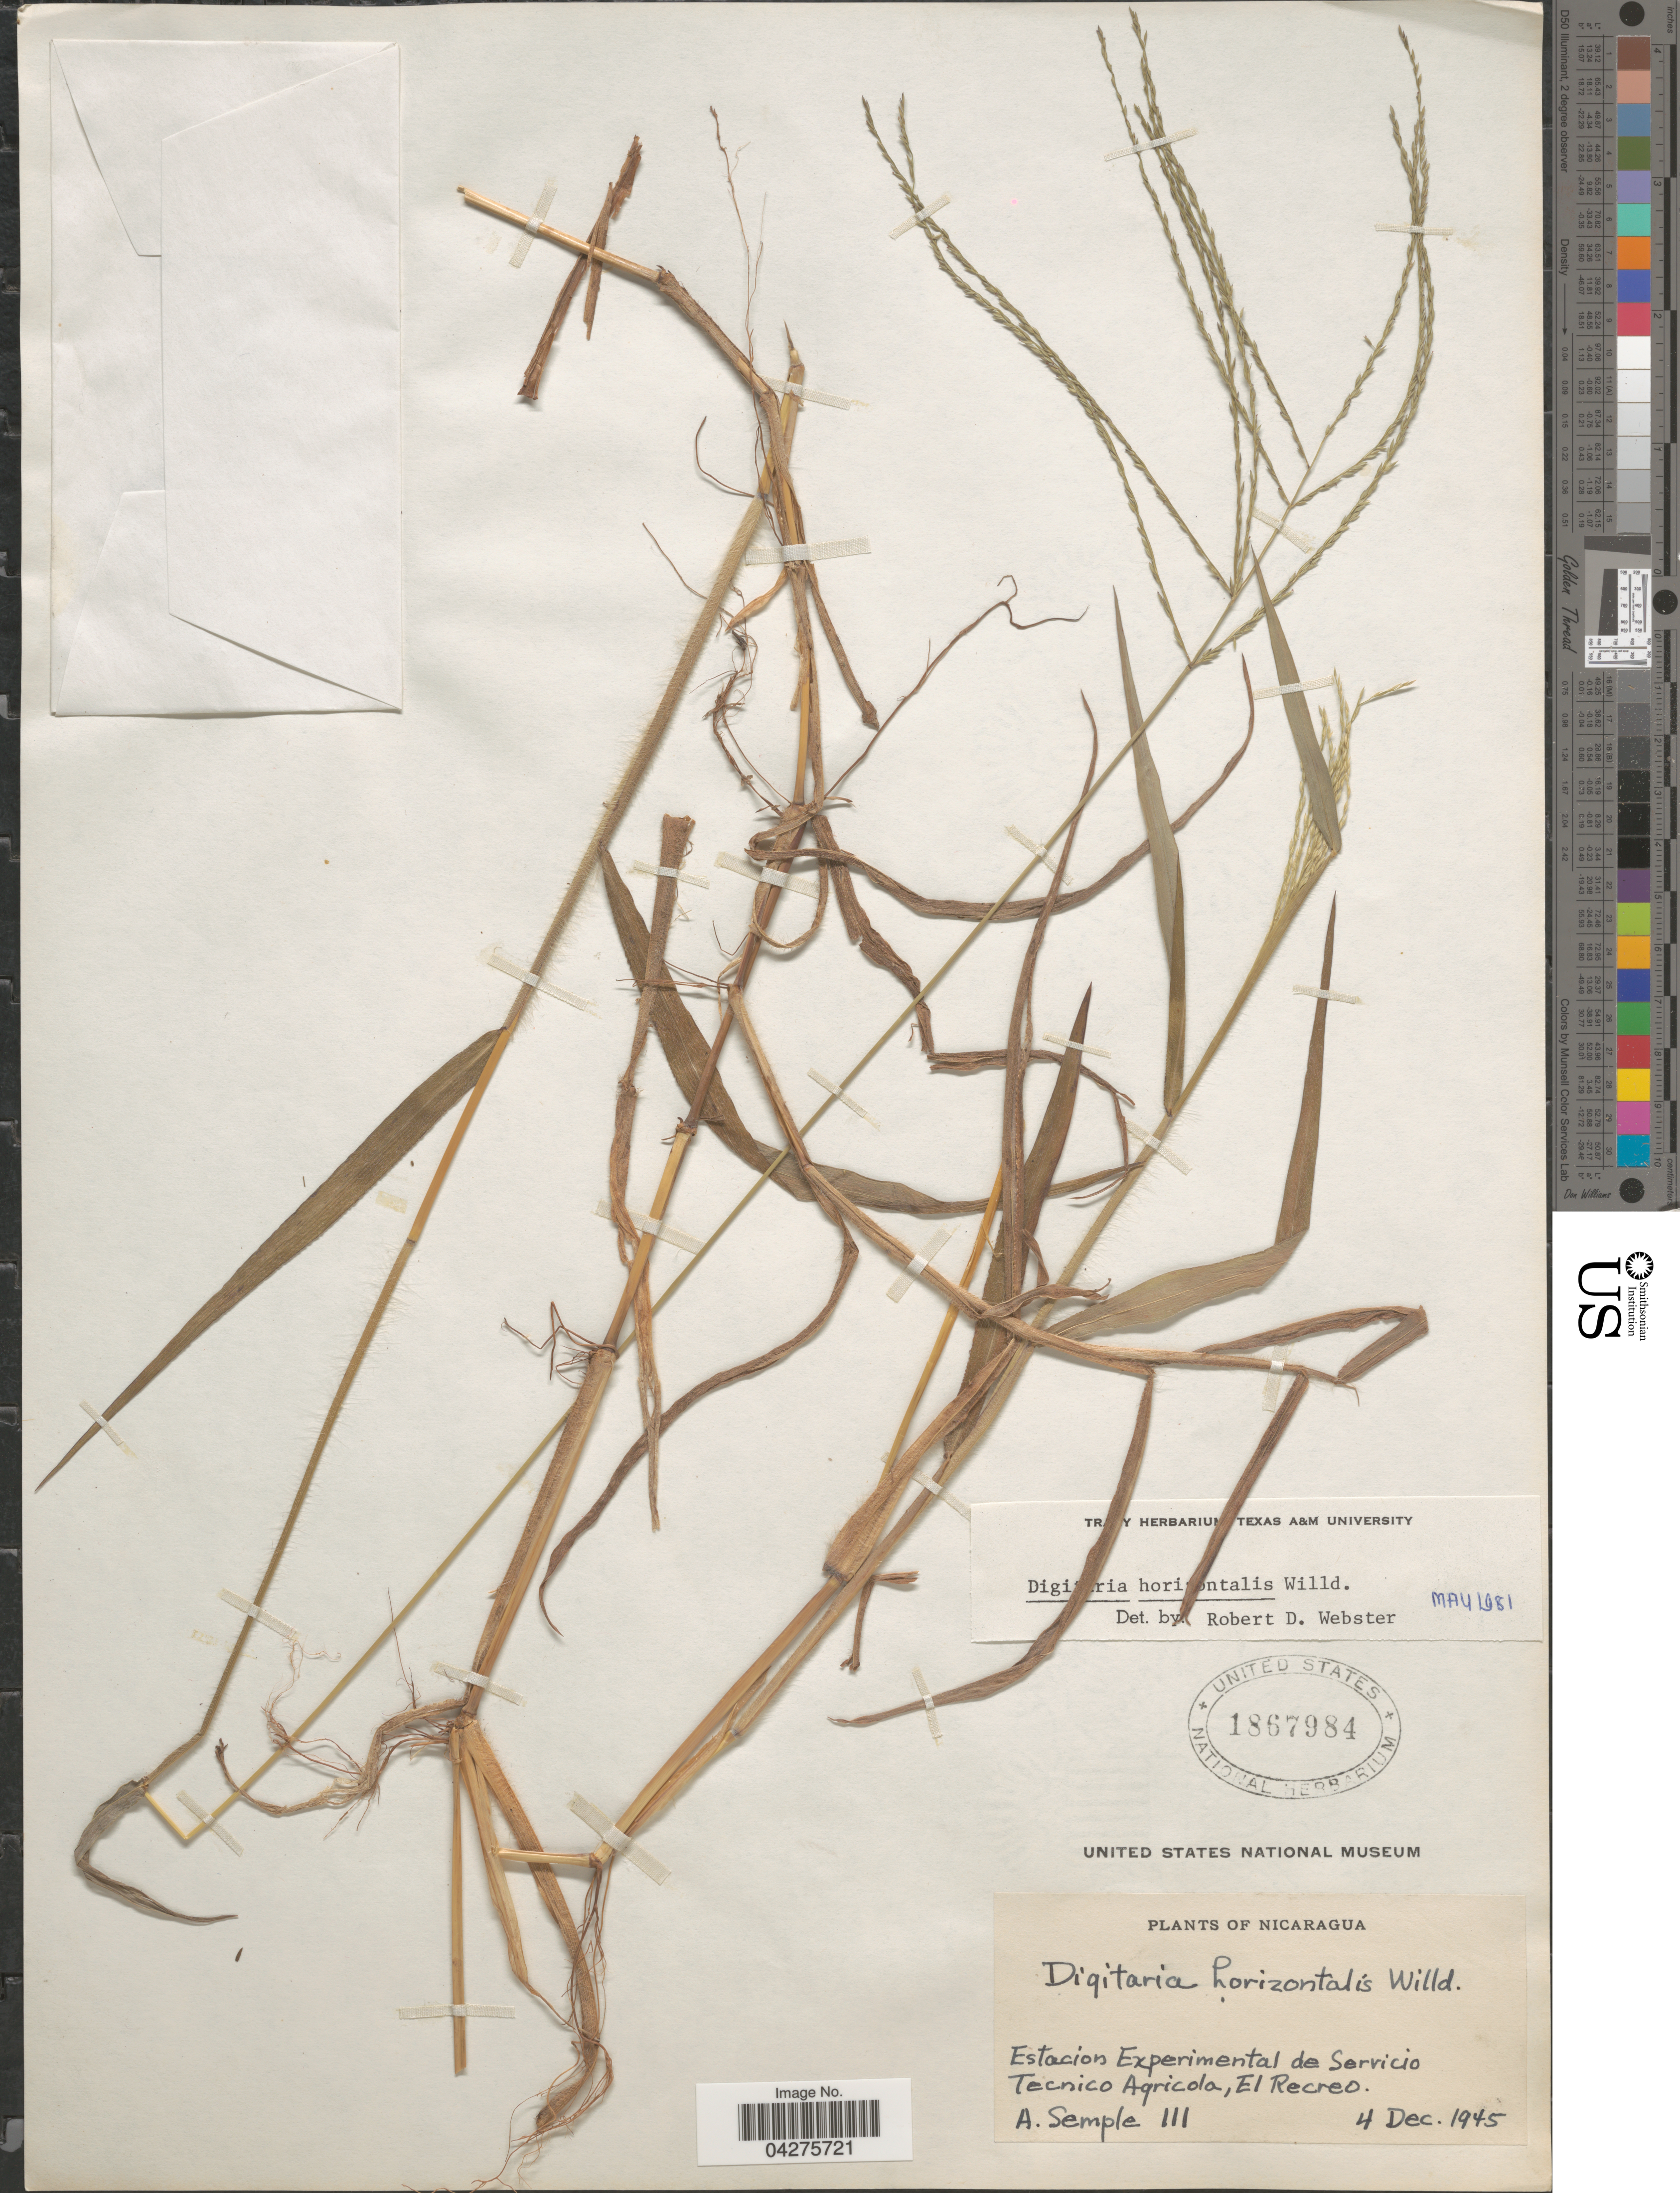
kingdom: Plantae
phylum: Tracheophyta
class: Liliopsida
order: Poales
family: Poaceae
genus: Digitaria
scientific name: Digitaria horizontalis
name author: Willd.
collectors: A. Semple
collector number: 111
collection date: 1945-12-04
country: Nicaragua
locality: Estacion Experimental de Servicio Tecnico Agricola, El Recreo.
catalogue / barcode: US 1867984